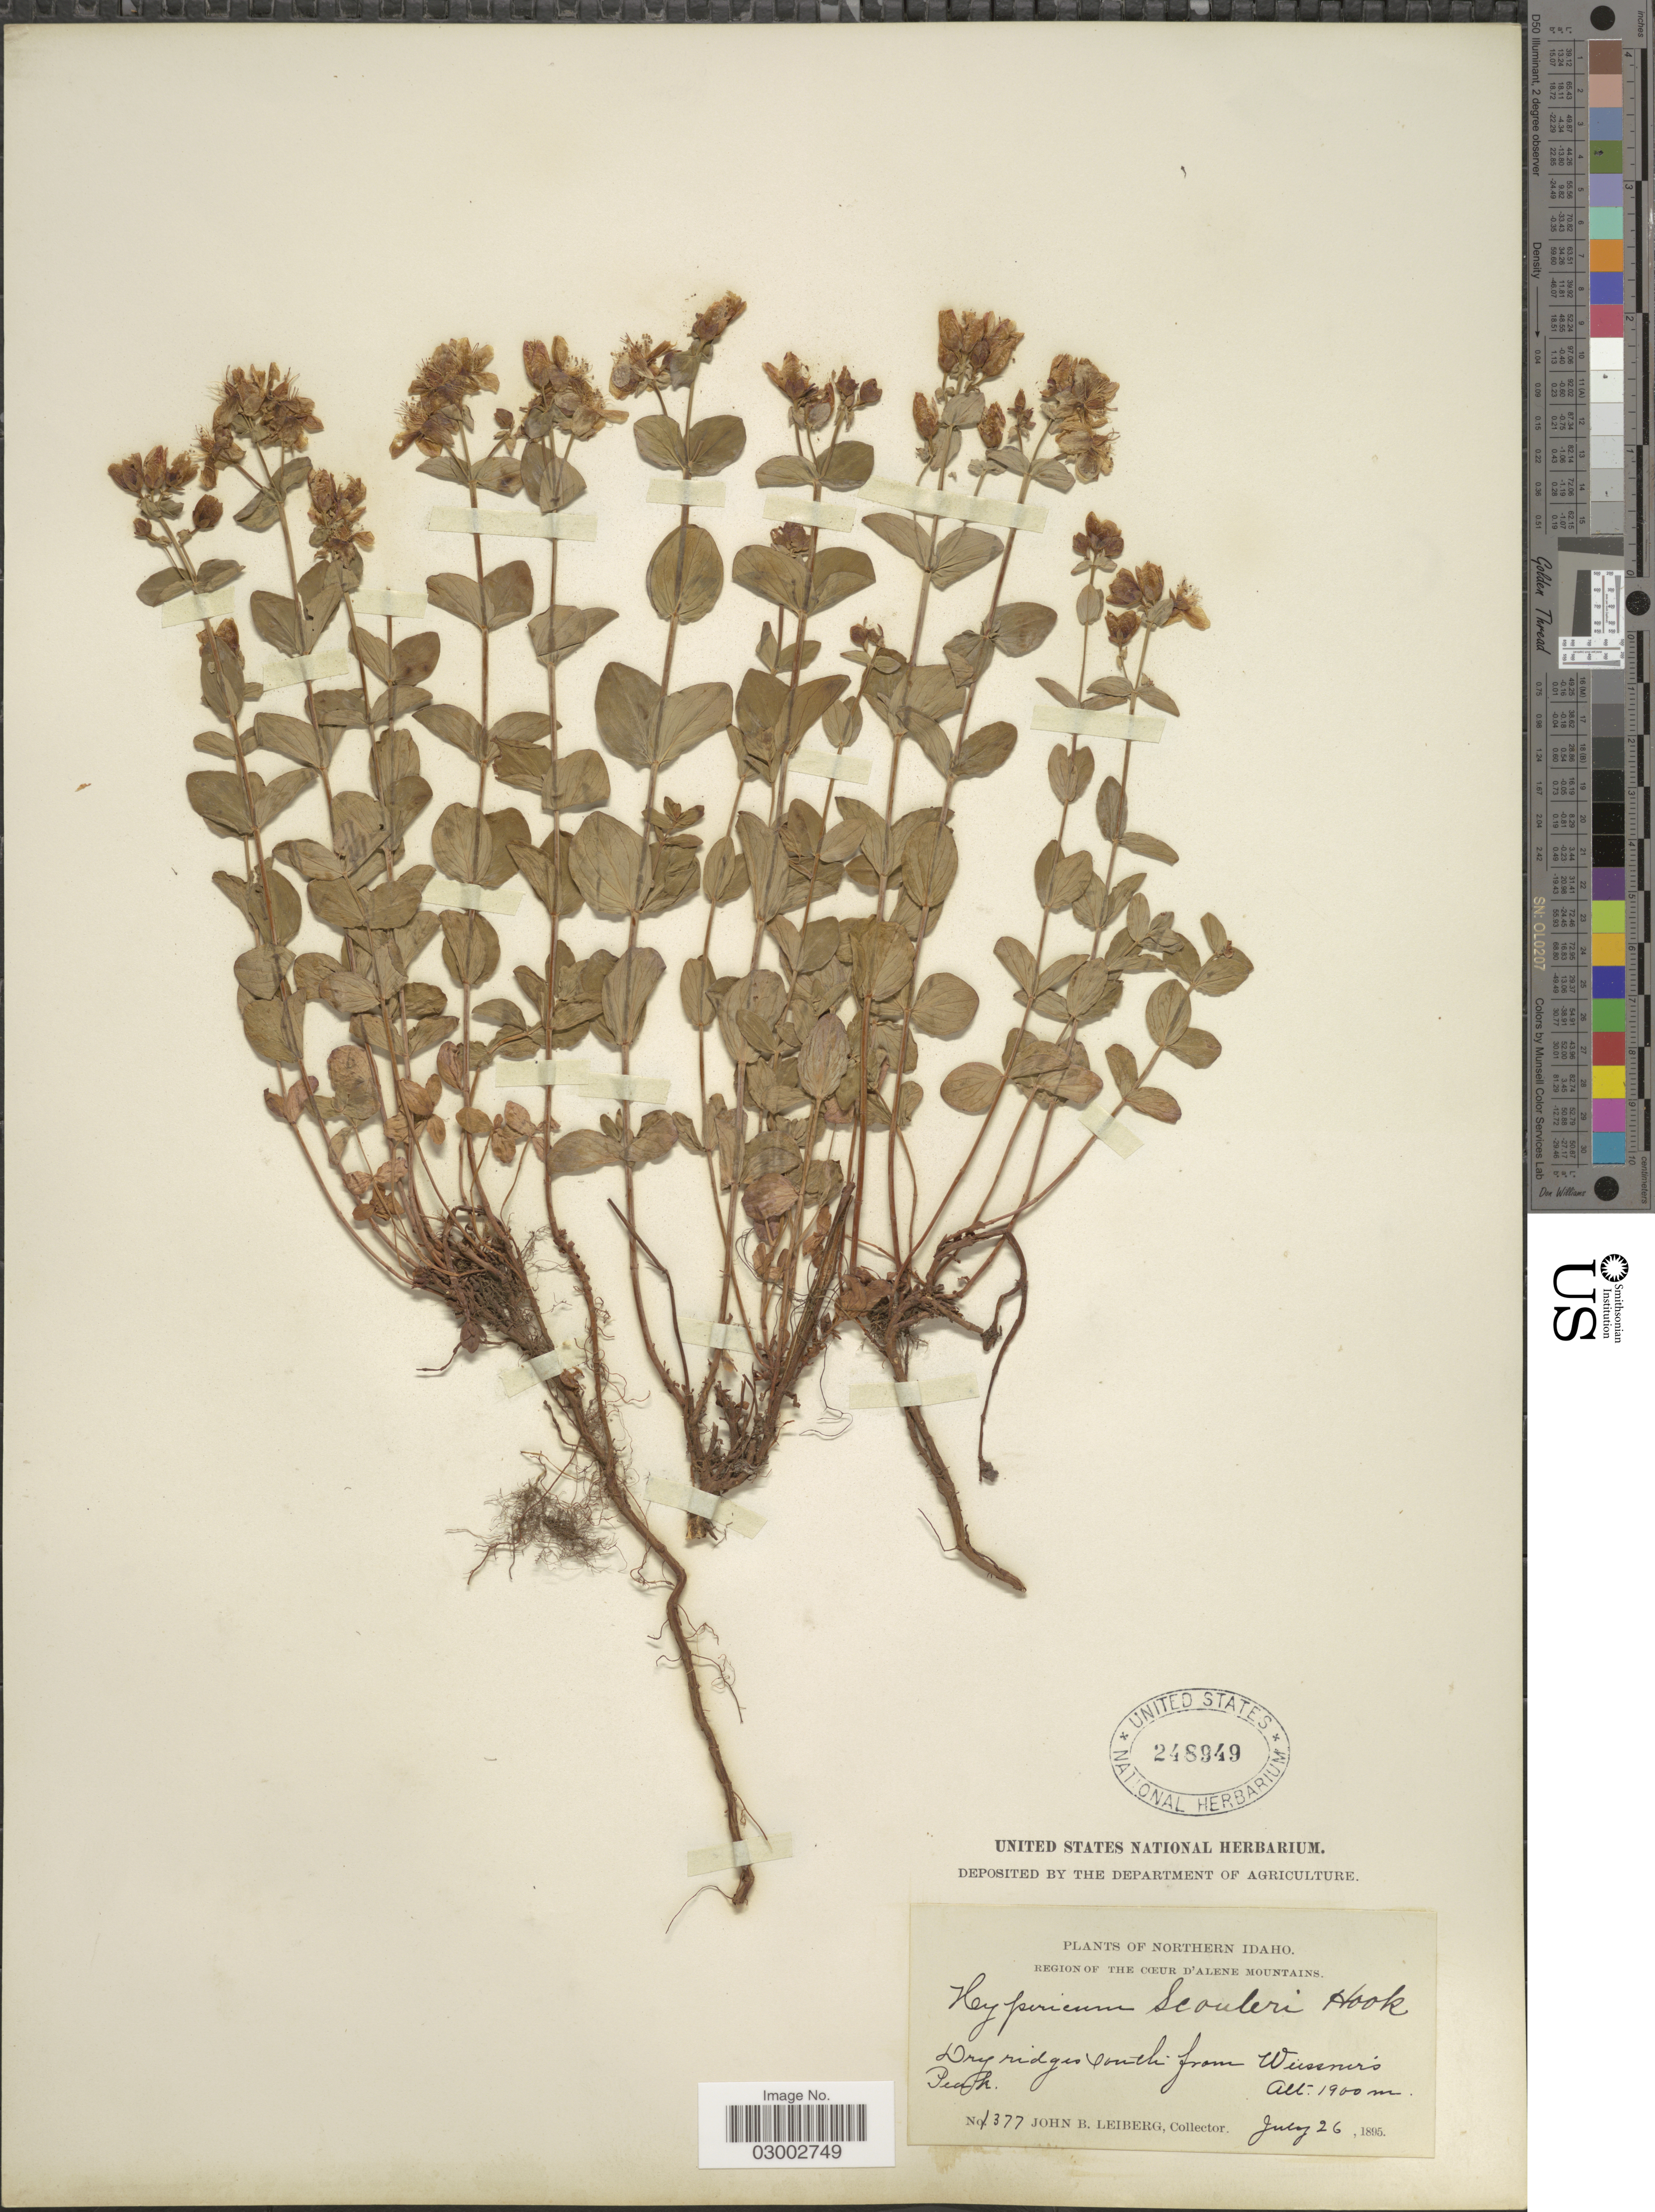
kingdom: Plantae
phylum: Tracheophyta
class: Magnoliopsida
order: Malpighiales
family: Hypericaceae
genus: Hypericum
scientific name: Hypericum scouleri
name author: Hook.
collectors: J. B. Leiberg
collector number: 1377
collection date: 1895-07-26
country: United States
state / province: Idaho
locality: Northern Idaho. Region of the Coeur D'Alene Mountains. Dry ridges south from Wiesner's Peak.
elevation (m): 1900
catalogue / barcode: US 248949